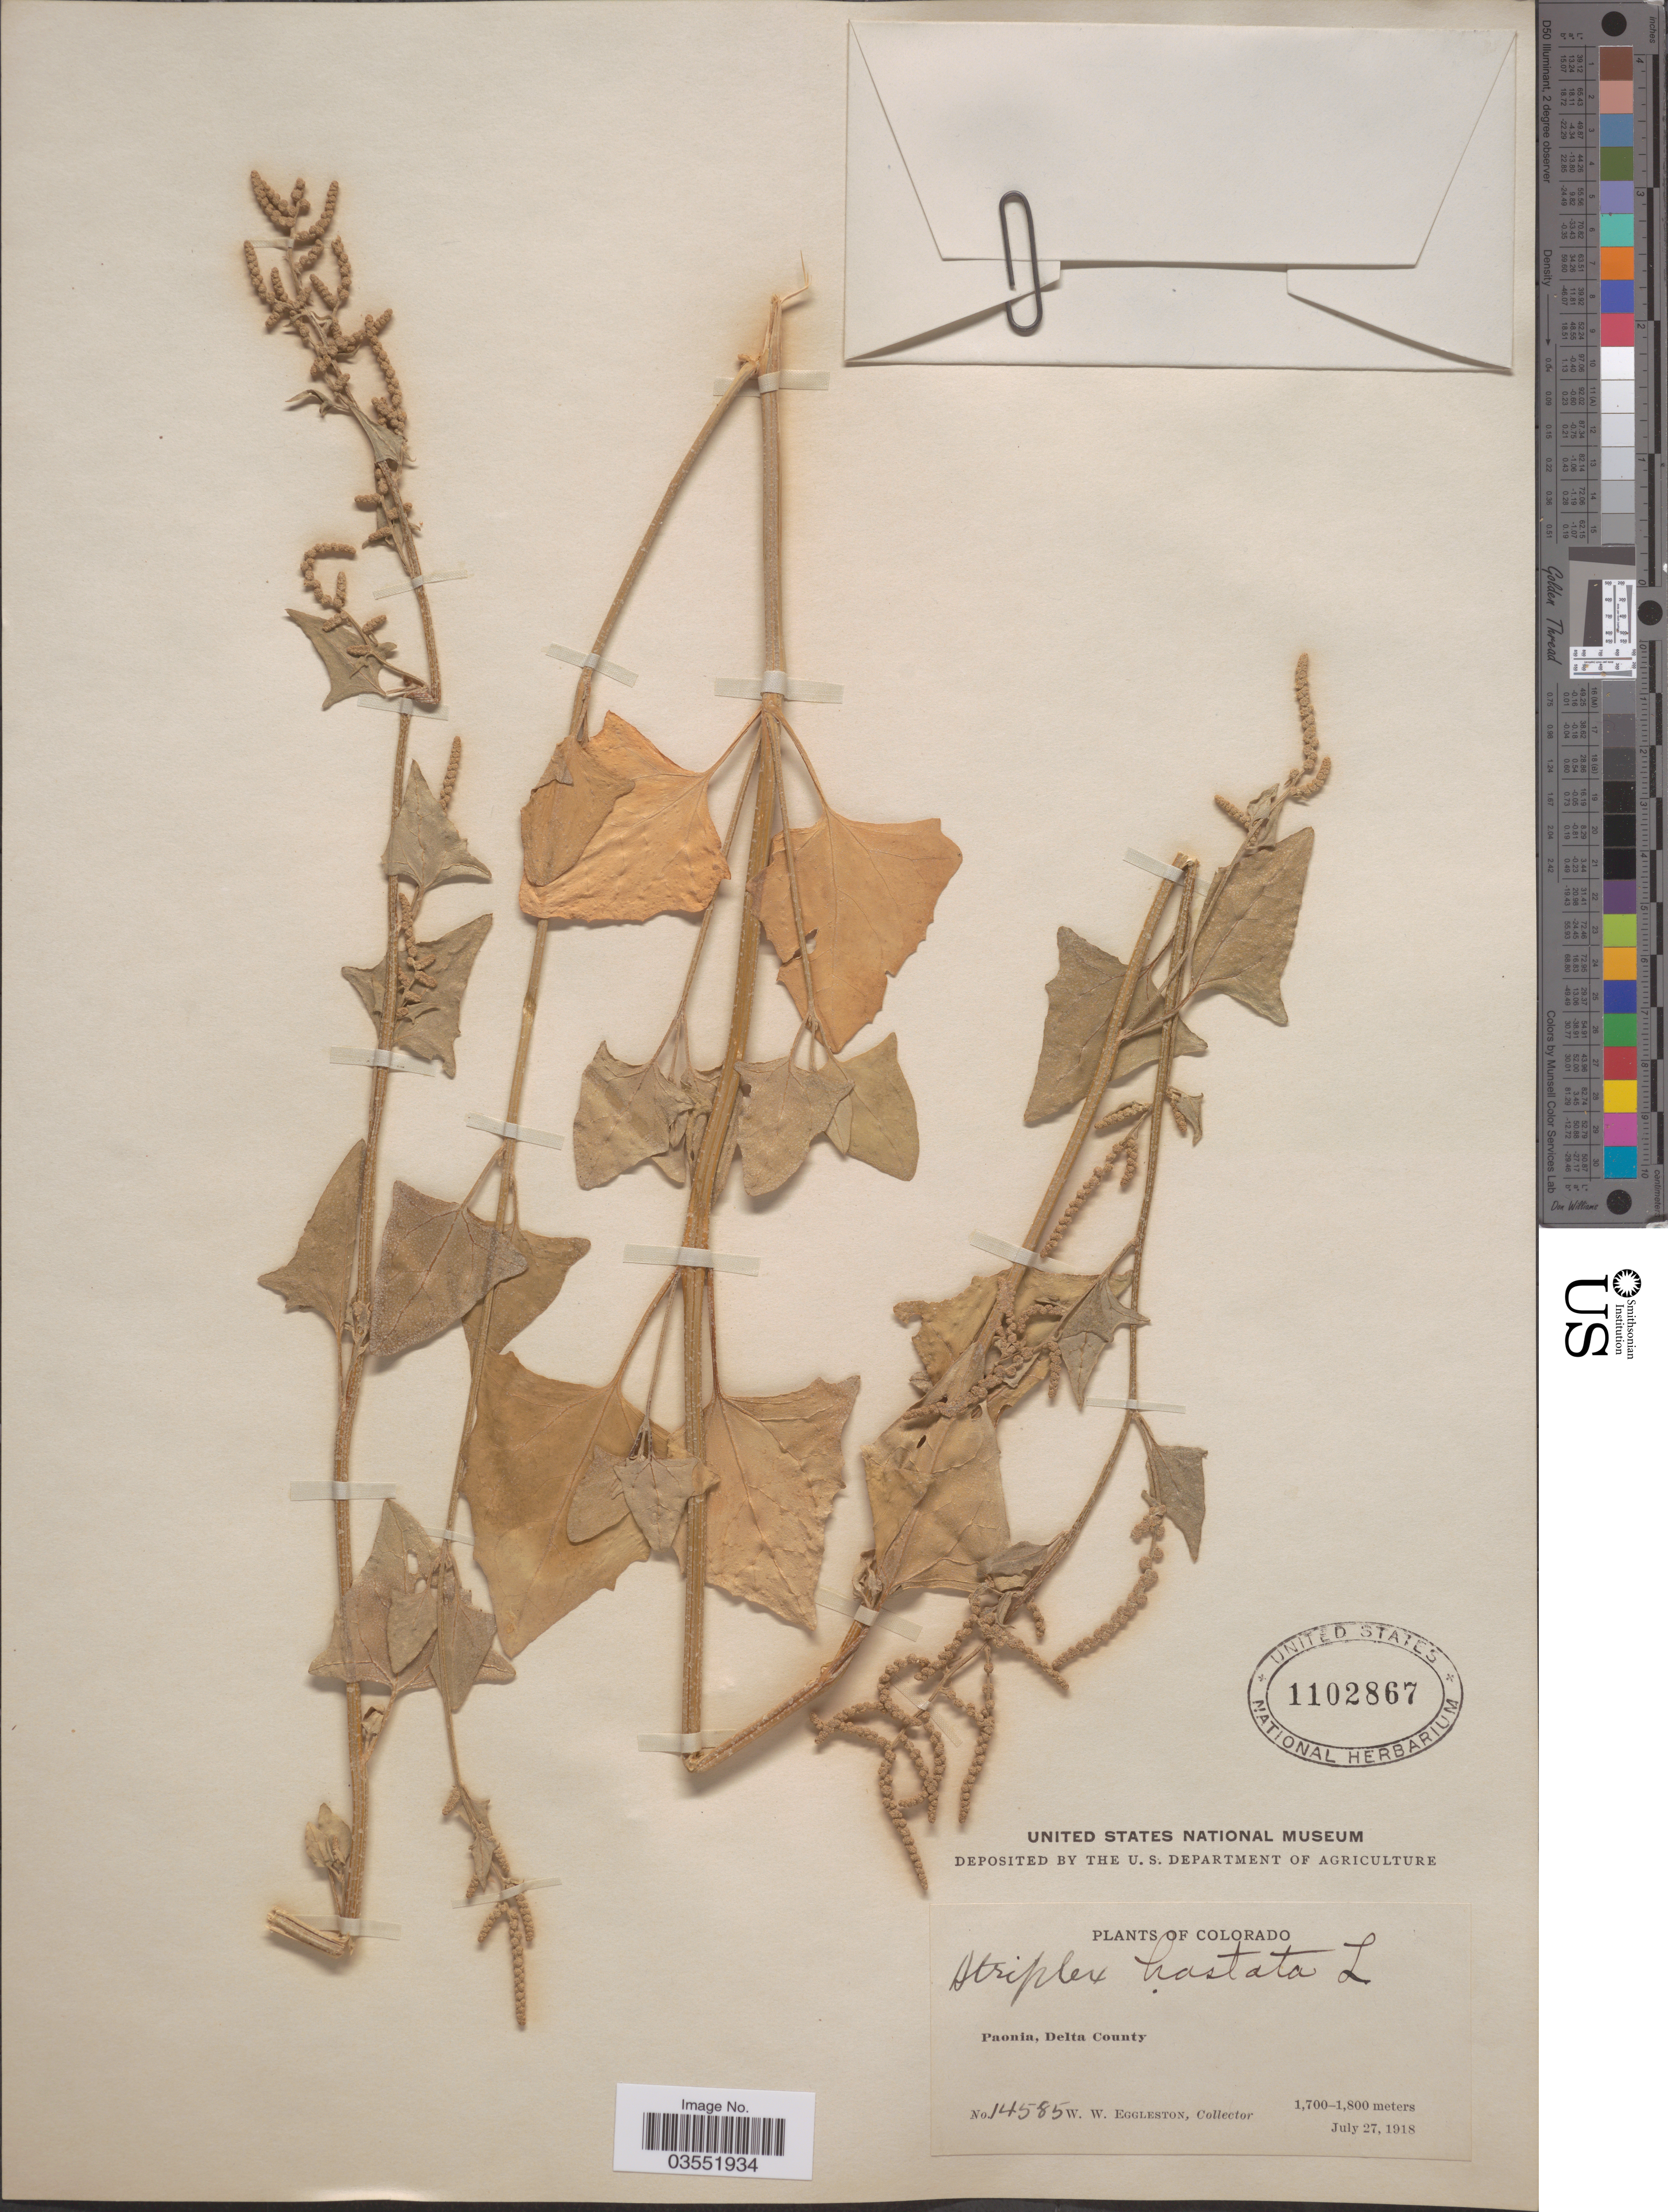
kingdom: Plantae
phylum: Tracheophyta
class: Magnoliopsida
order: Caryophyllales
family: Amaranthaceae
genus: Atriplex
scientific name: Atriplex hastata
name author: L.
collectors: W. W. Eggleston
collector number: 14585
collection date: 1918-07-27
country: United States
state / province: Colorado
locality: Paonia, Delta County.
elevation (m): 1700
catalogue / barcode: US 1102867